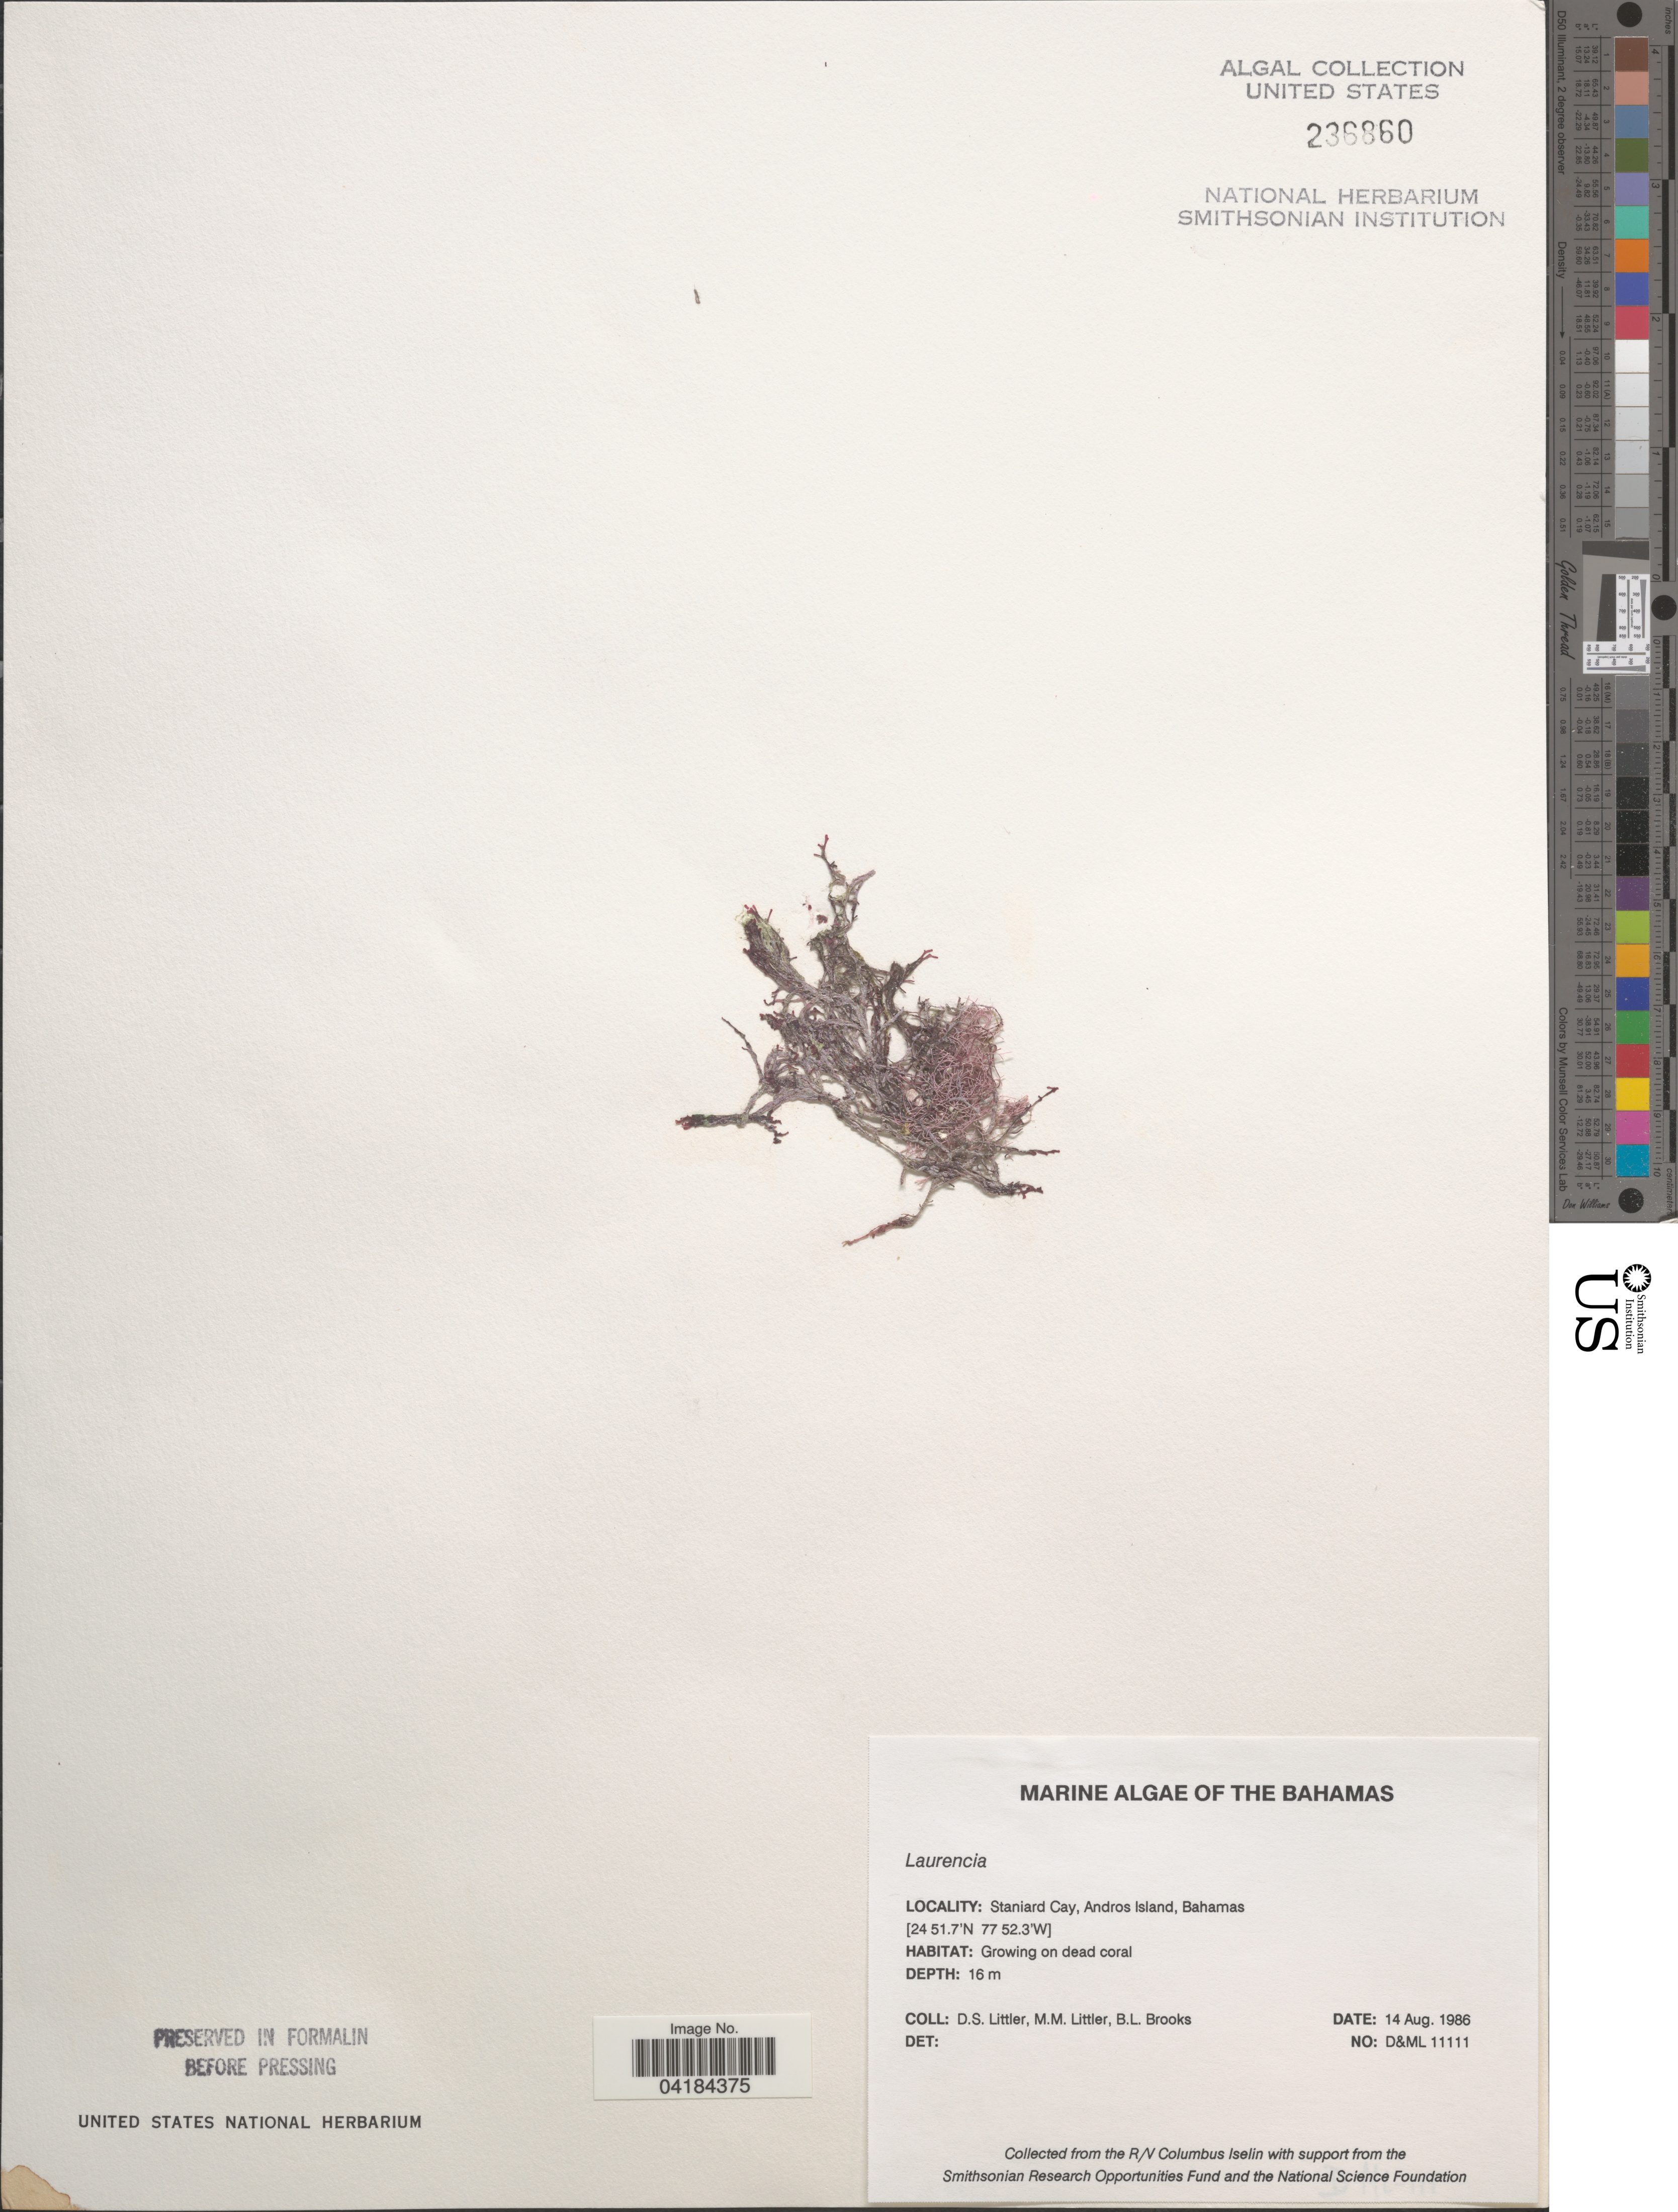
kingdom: Plantae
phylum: Rhodophyta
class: Florideophyceae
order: Ceramiales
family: Rhodomelaceae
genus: Laurencia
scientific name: Laurencia sp.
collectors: D. S. Littler & B. Brooks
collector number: D&ML11111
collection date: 1986-08-14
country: Bahamas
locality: The Bahamas, Staniard Cay, Andros Island, Bahamas.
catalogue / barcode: US 236860